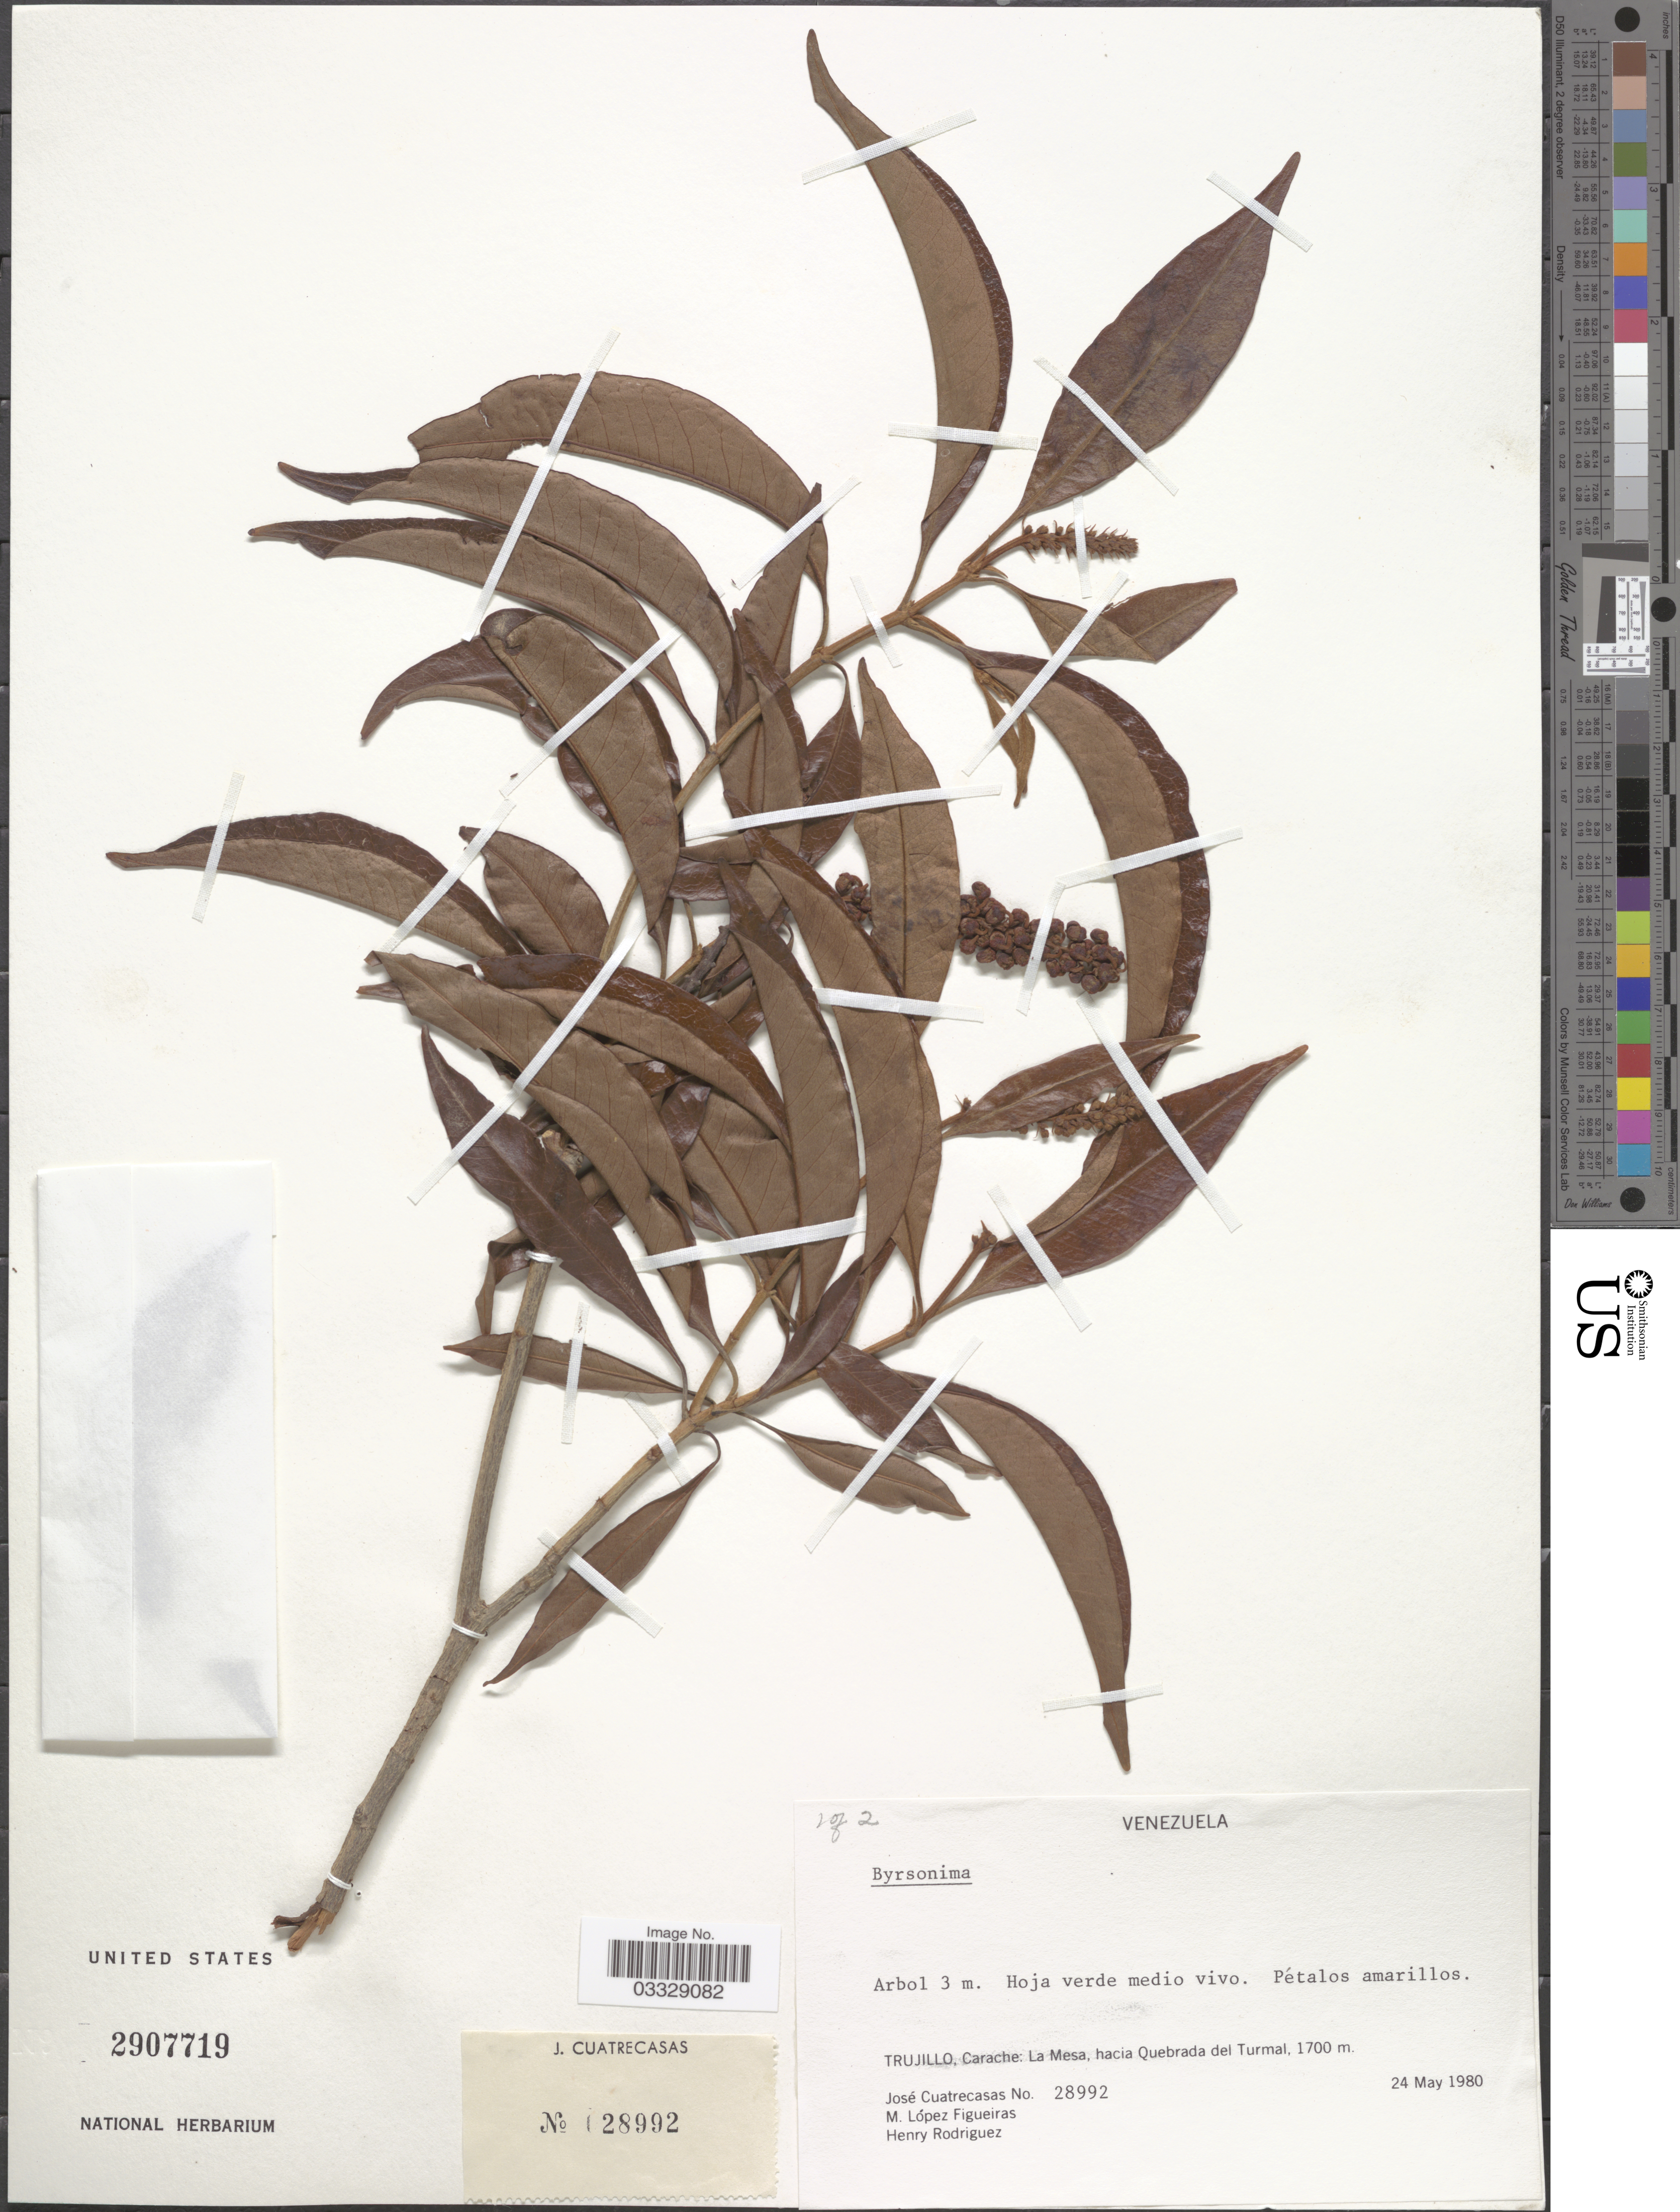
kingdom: Plantae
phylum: Tracheophyta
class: Magnoliopsida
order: Malpighiales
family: Malpighiaceae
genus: Byrsonima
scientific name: Byrsonima sp.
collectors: J. Cuatrecasas, M. López Figueiras & H. Rodriguez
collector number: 28992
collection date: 1980-05-24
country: Venezuela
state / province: Trujillo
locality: Carache: La Mesa, hacia Quebrada del Turmal.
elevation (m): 1700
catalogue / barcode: US 2907719